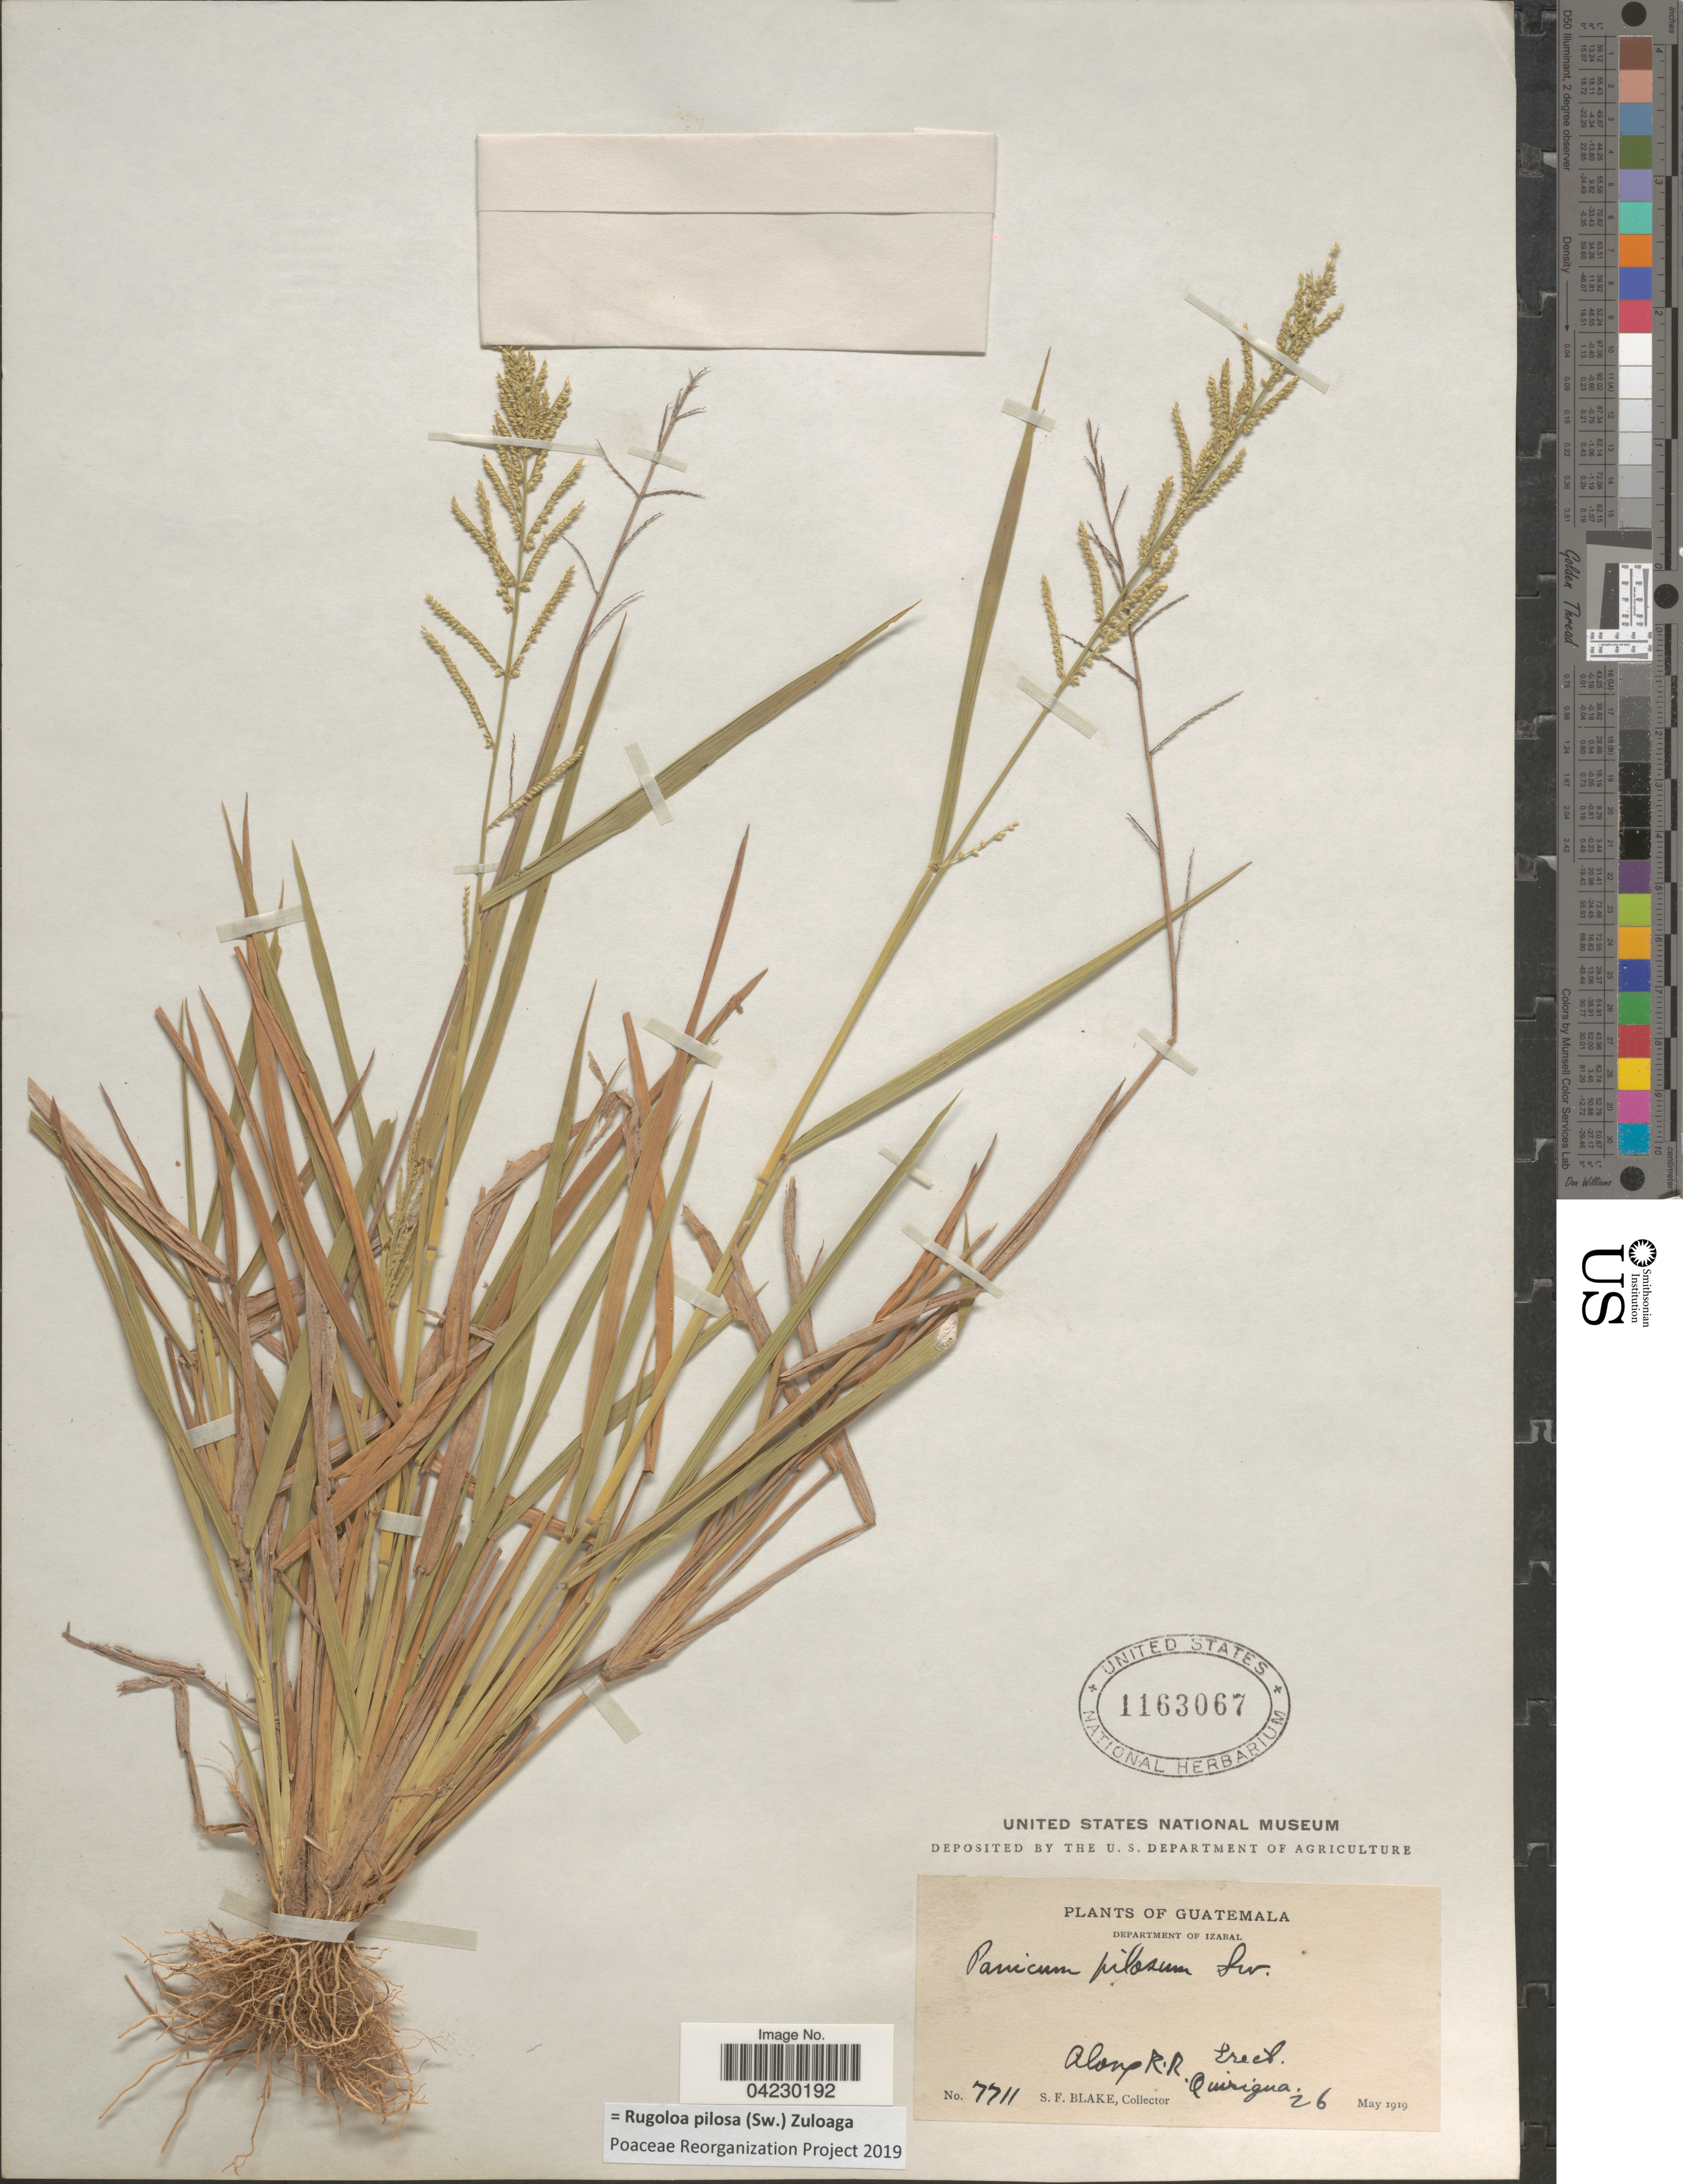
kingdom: Plantae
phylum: Tracheophyta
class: Liliopsida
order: Poales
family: Poaceae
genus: Rugoloa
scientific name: Rugoloa pilosa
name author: (Sw.) Zuloaga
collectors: S. Blake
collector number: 7711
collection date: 1919-05-26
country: Guatemala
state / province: Izabal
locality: Department of Izabal. Along R.R. Quirigua.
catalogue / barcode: US 1163067